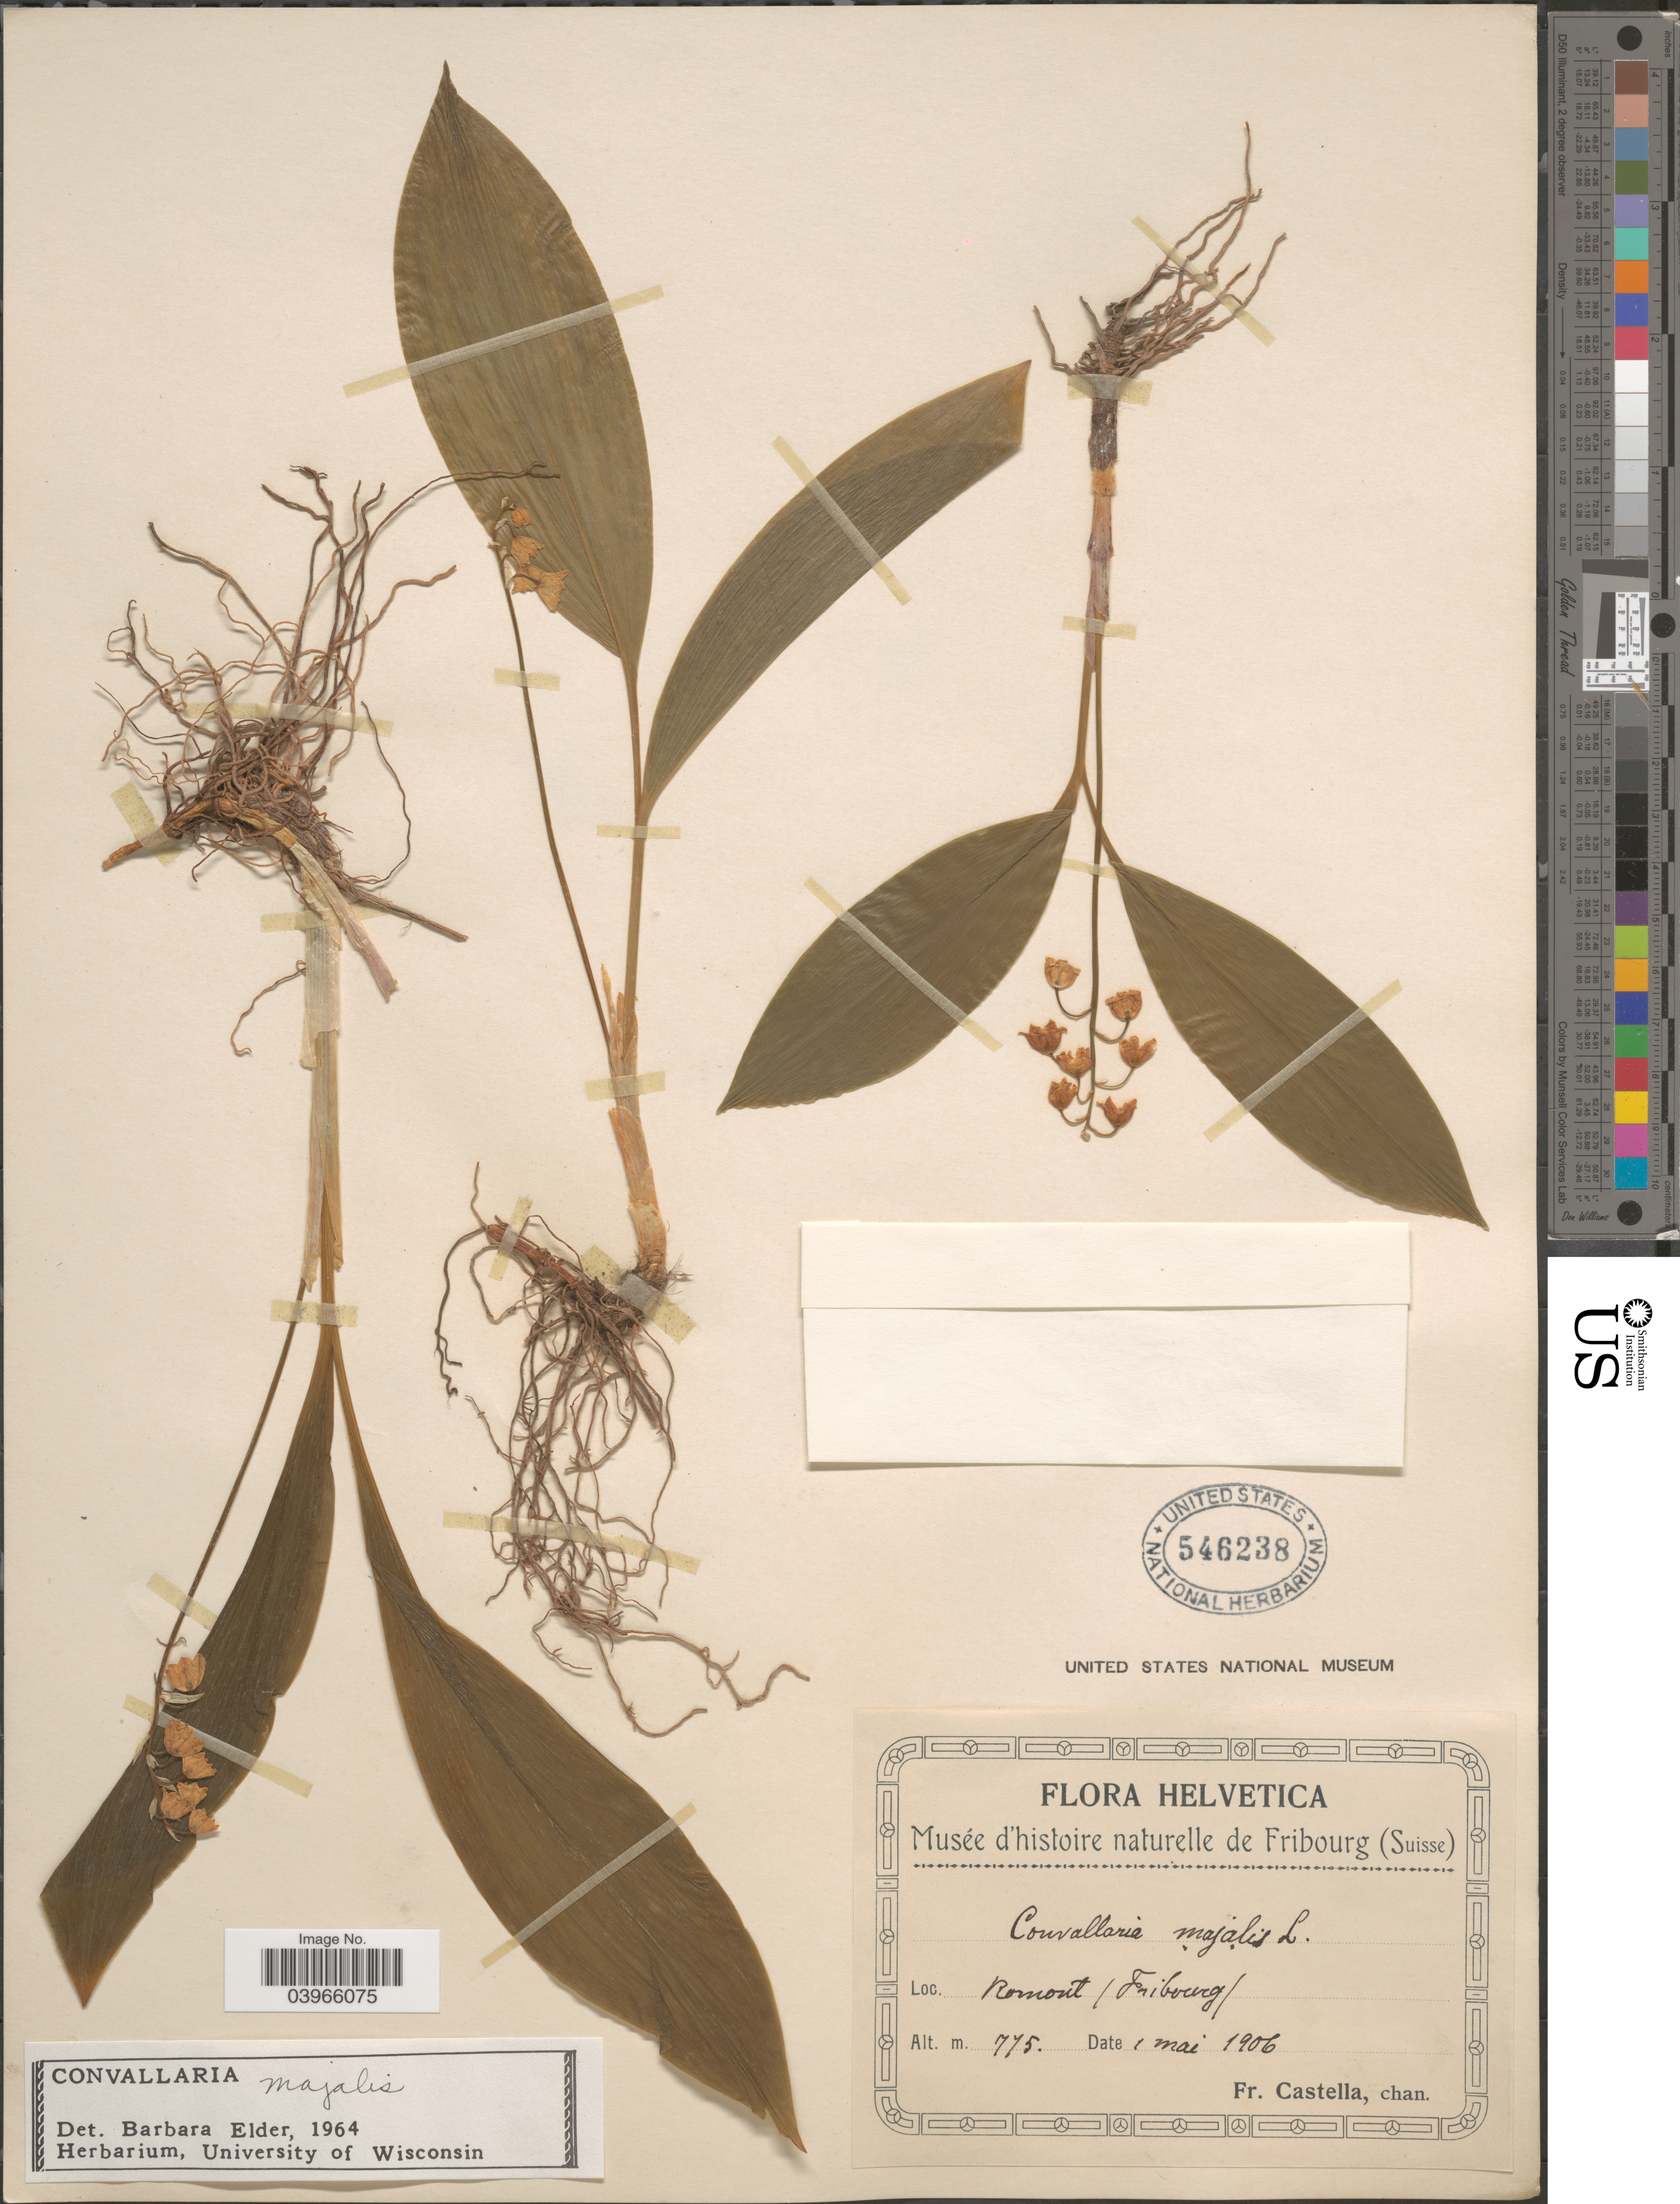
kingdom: Plantae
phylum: Tracheophyta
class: Liliopsida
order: Asparagales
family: Asparagaceae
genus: Convallaria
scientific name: Convallaria majalis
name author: L.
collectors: Fr. Castella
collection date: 1906-05-01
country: Switzerland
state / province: Fribourg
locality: Helvetica. Romont.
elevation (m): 775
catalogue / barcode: US 546238